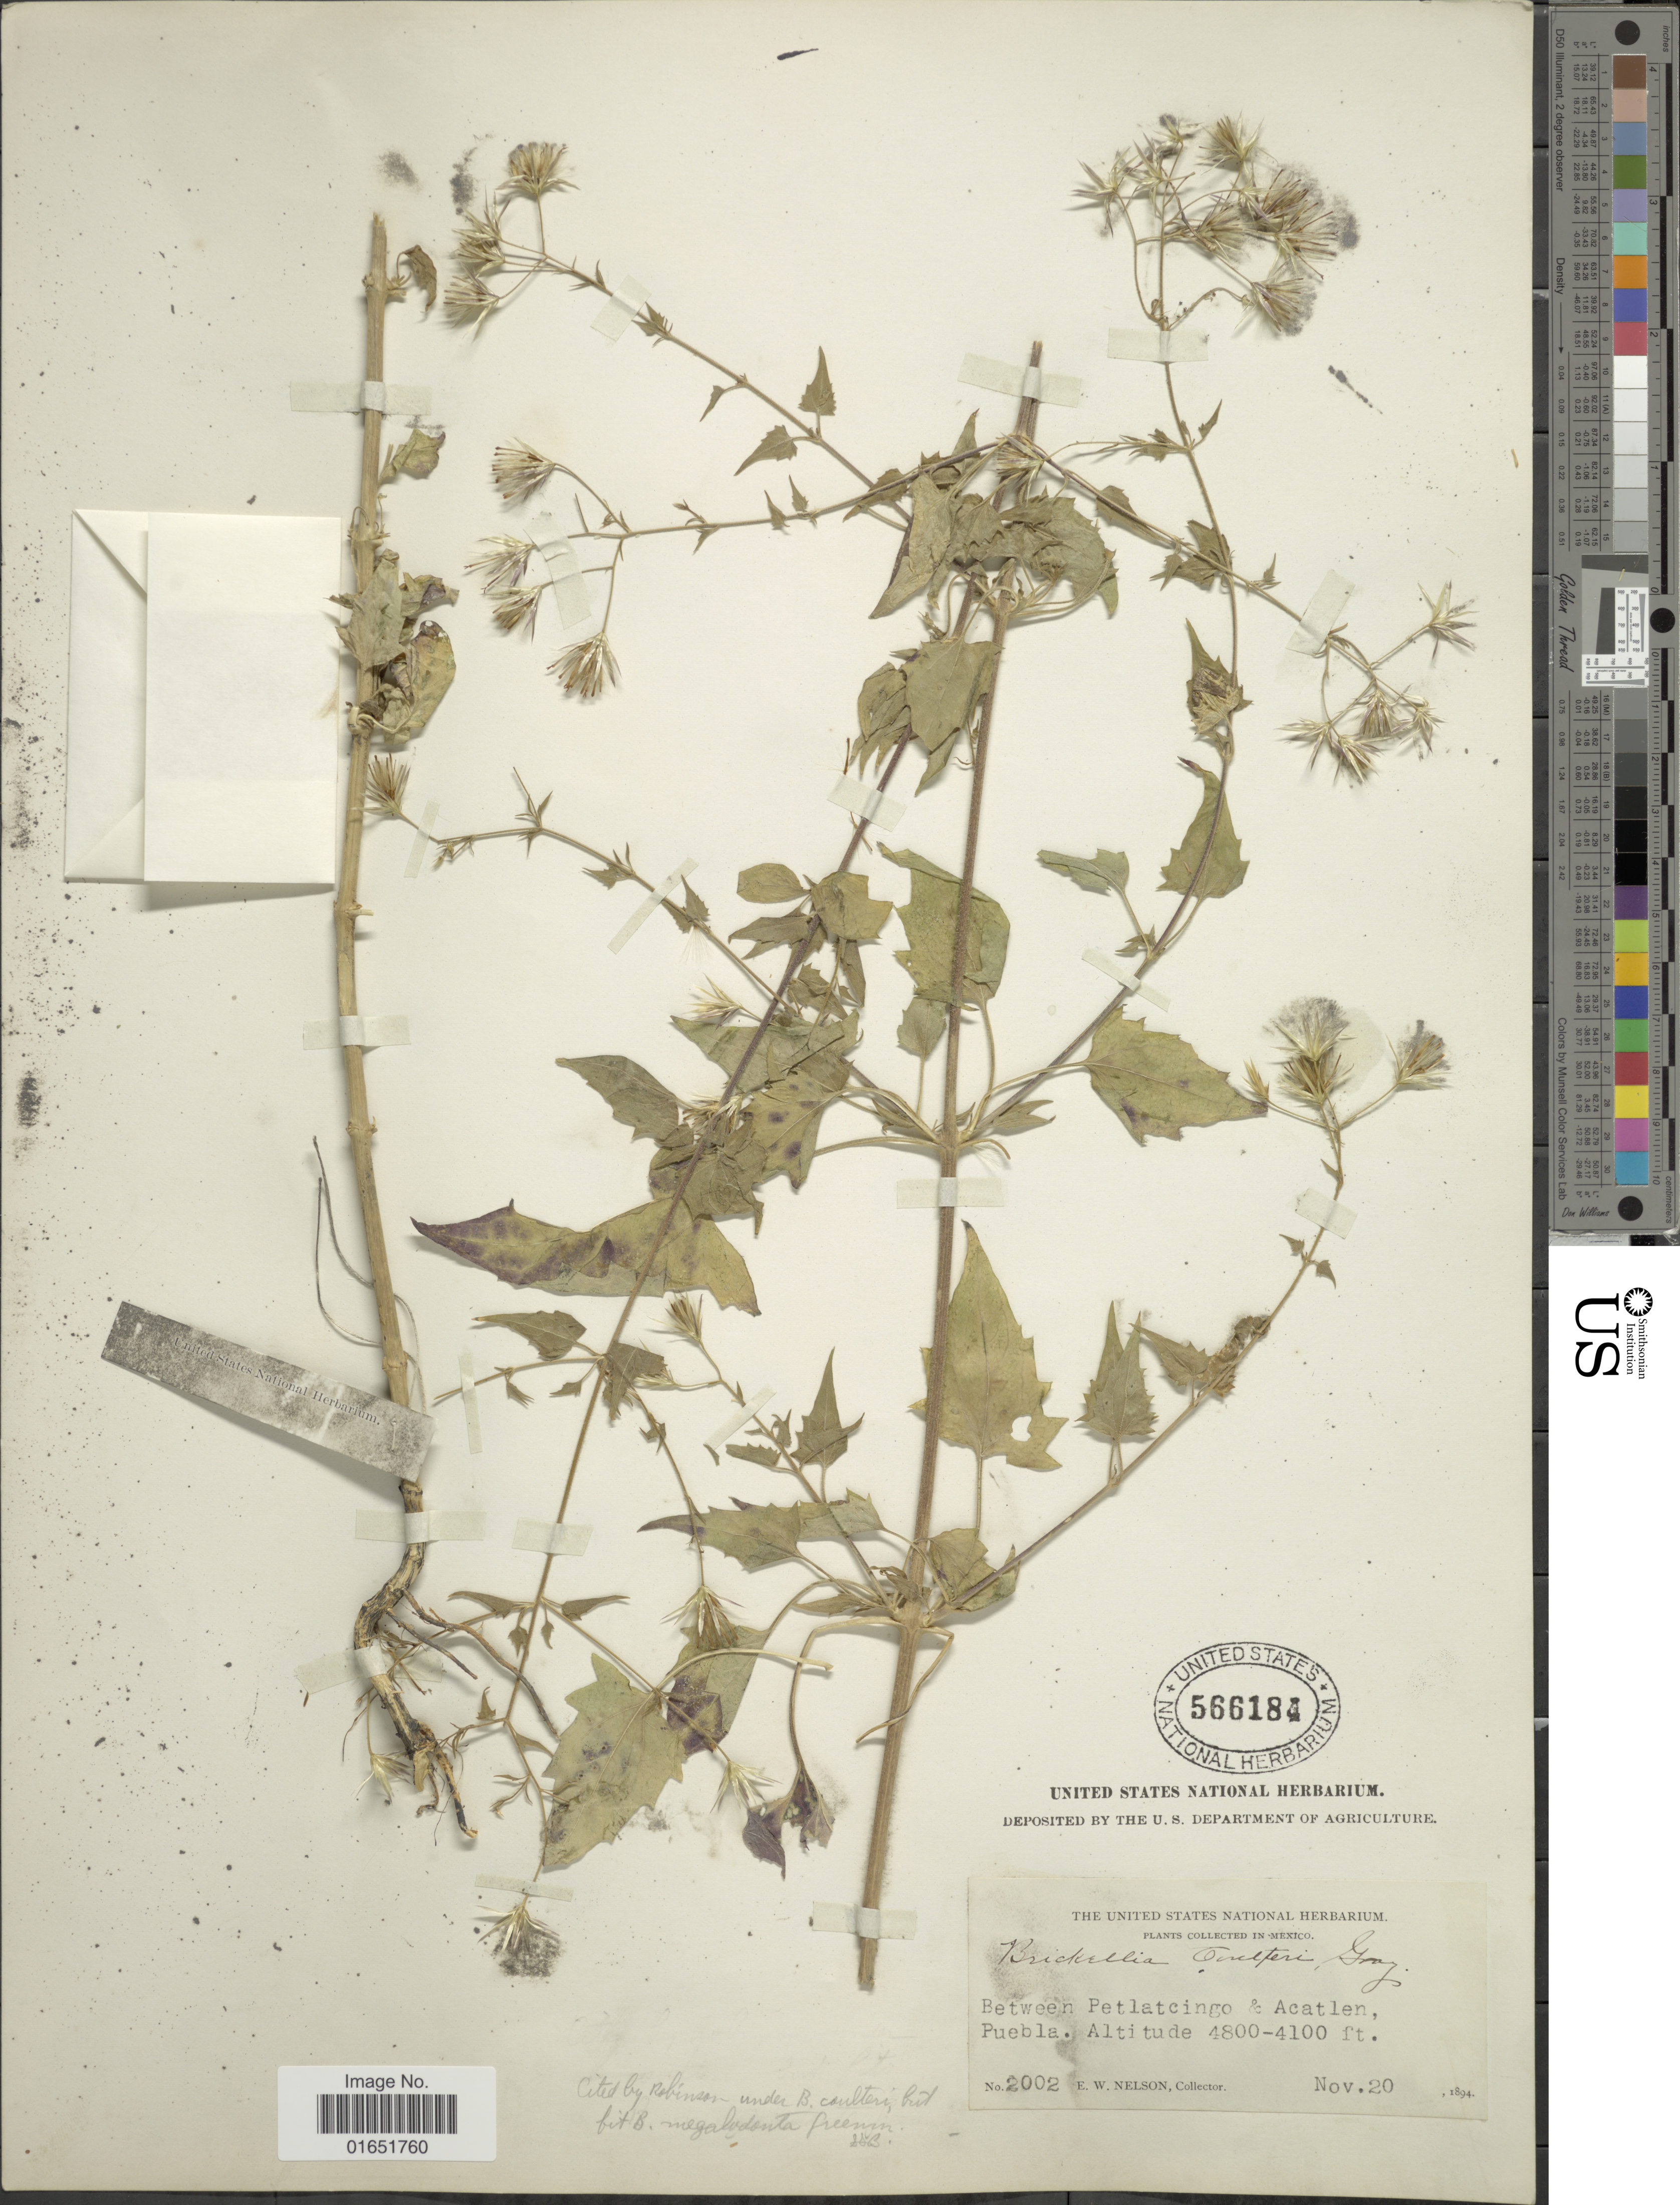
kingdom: Plantae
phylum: Tracheophyta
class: Magnoliopsida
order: Asterales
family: Asteraceae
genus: Brickellia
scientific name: Brickellia coulteri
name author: A. Gray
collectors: E. W. Nelson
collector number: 2002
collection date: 1894-11-20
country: Mexico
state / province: Puebla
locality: Between Petlatcingo & Acatlen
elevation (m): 1250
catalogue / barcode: US 566184